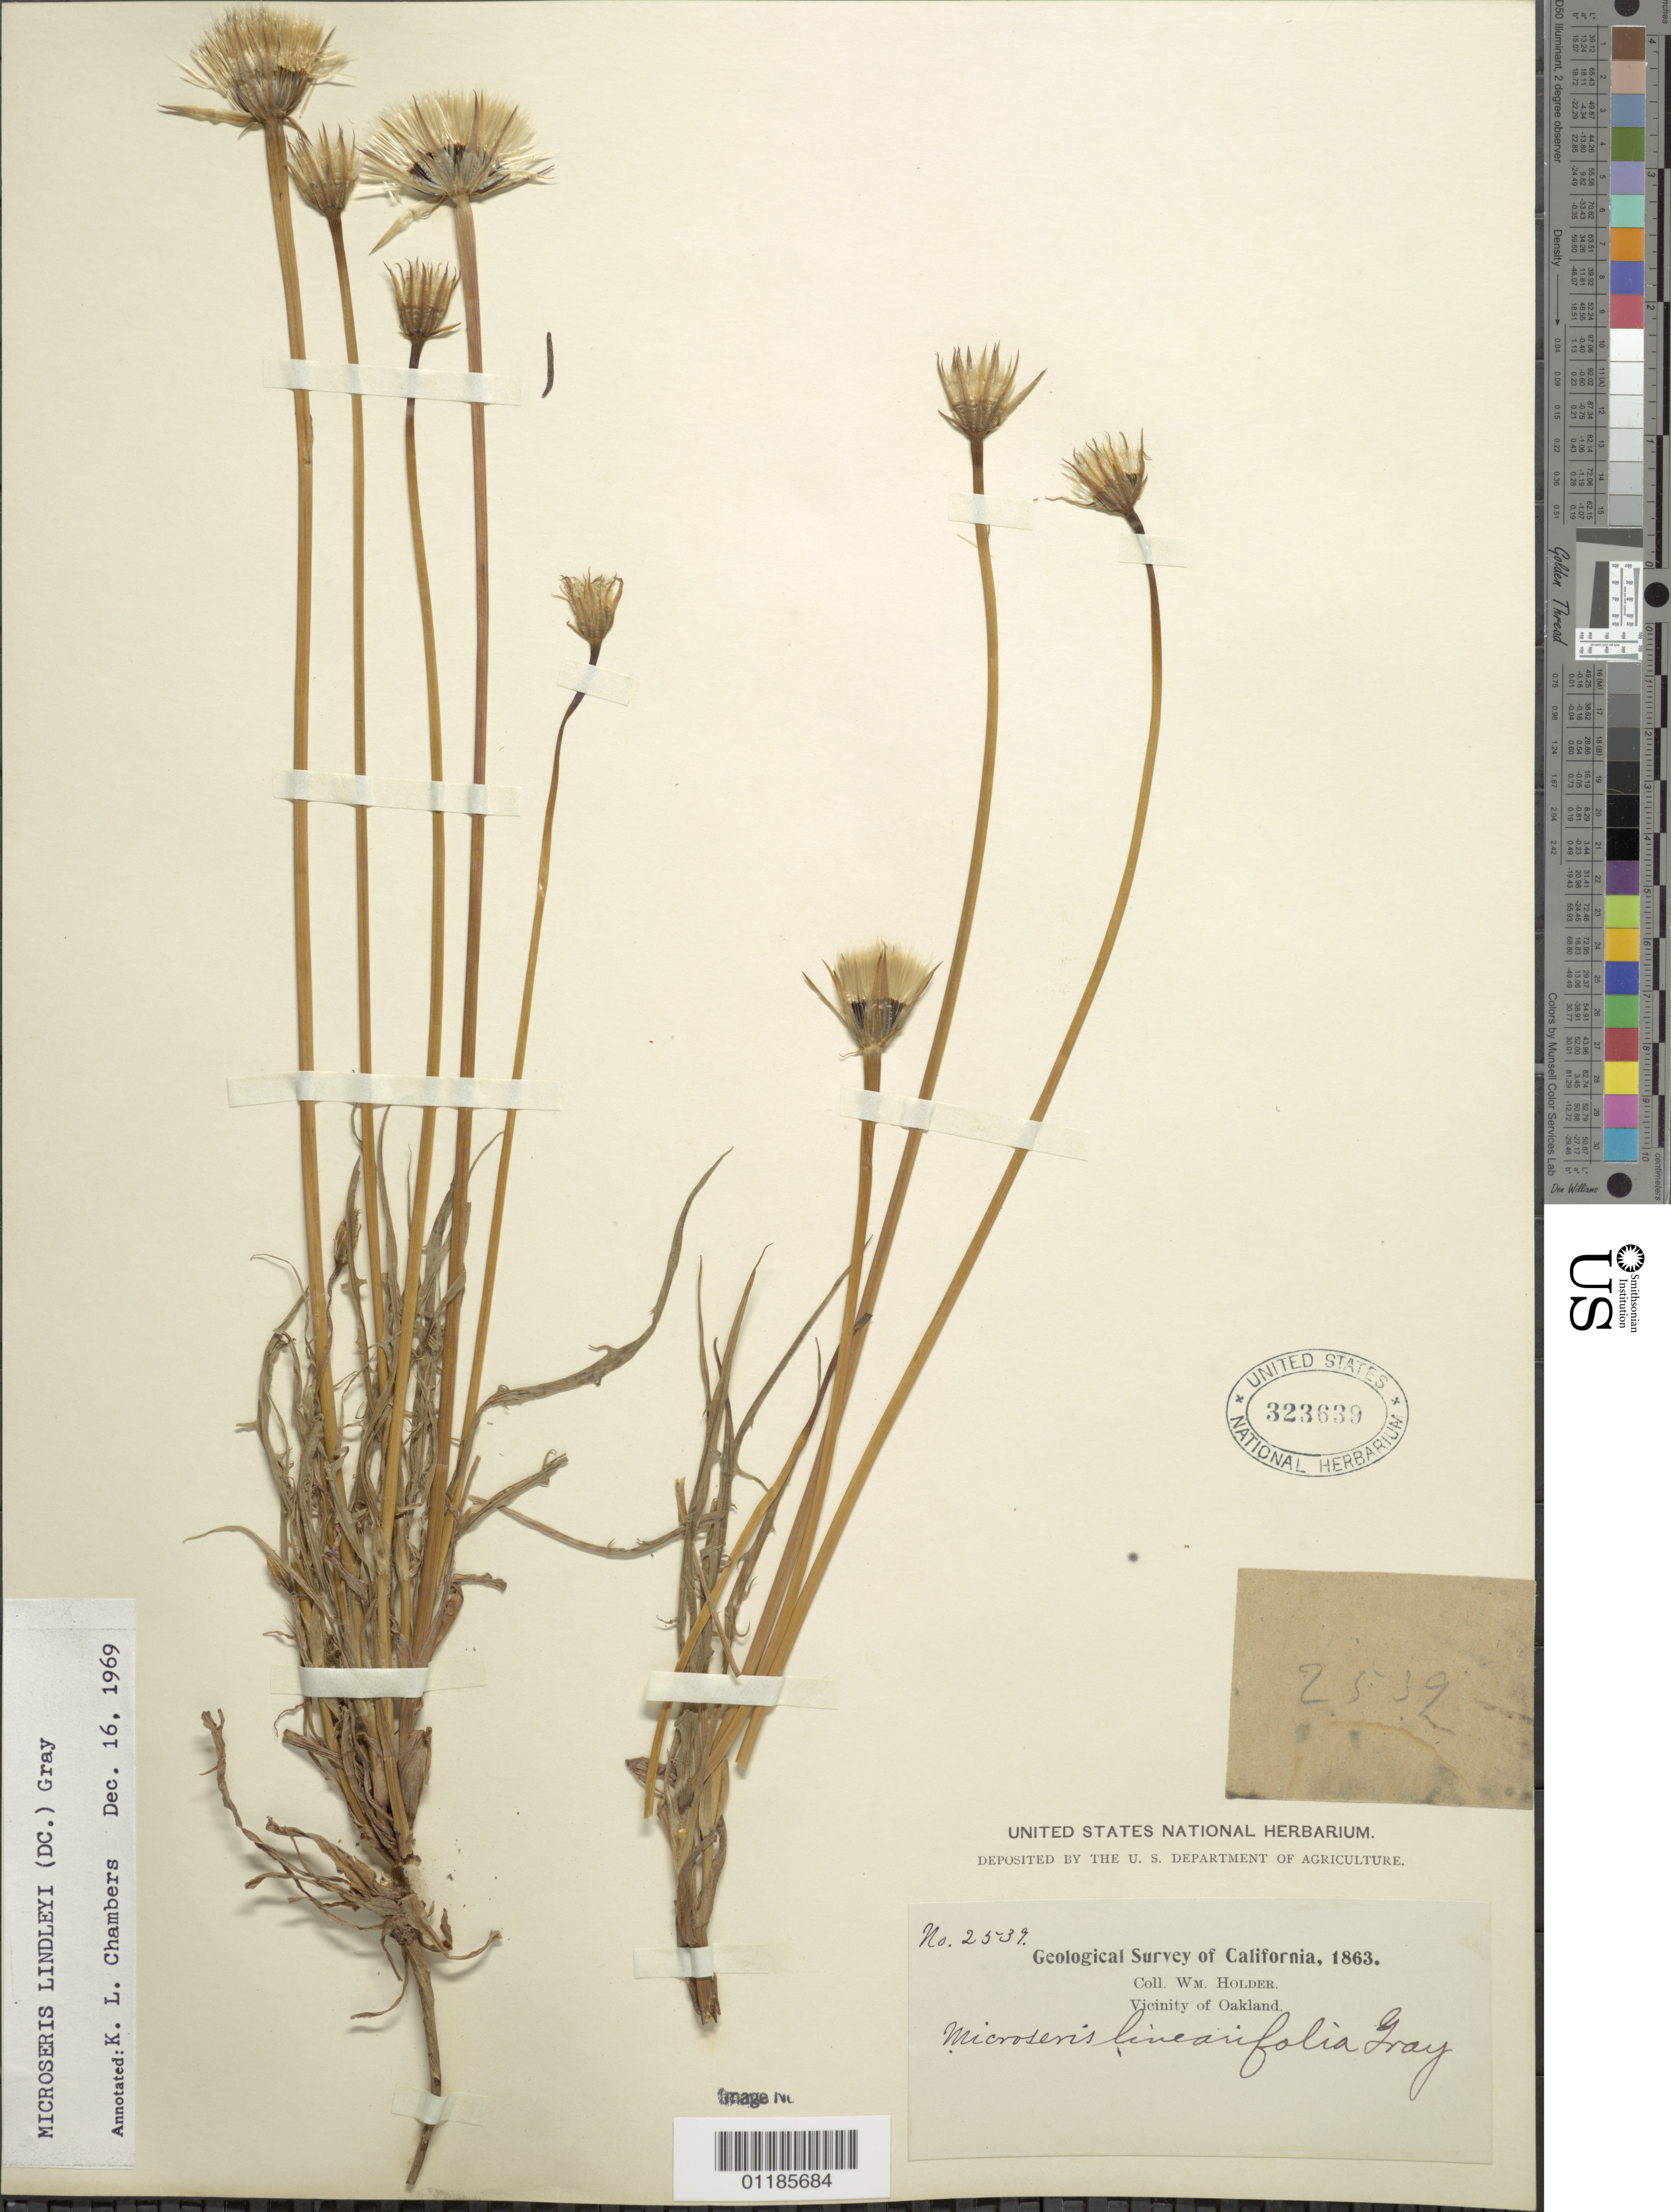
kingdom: Plantae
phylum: Tracheophyta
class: Magnoliopsida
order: Asterales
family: Asteraceae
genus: Uropappus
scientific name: Uropappus lindleyi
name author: (DC.) Nutt.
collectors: W. Holder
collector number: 2539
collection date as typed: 1863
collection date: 1863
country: United States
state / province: California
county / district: Alameda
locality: Vicinity of Oakland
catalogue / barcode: US 323639